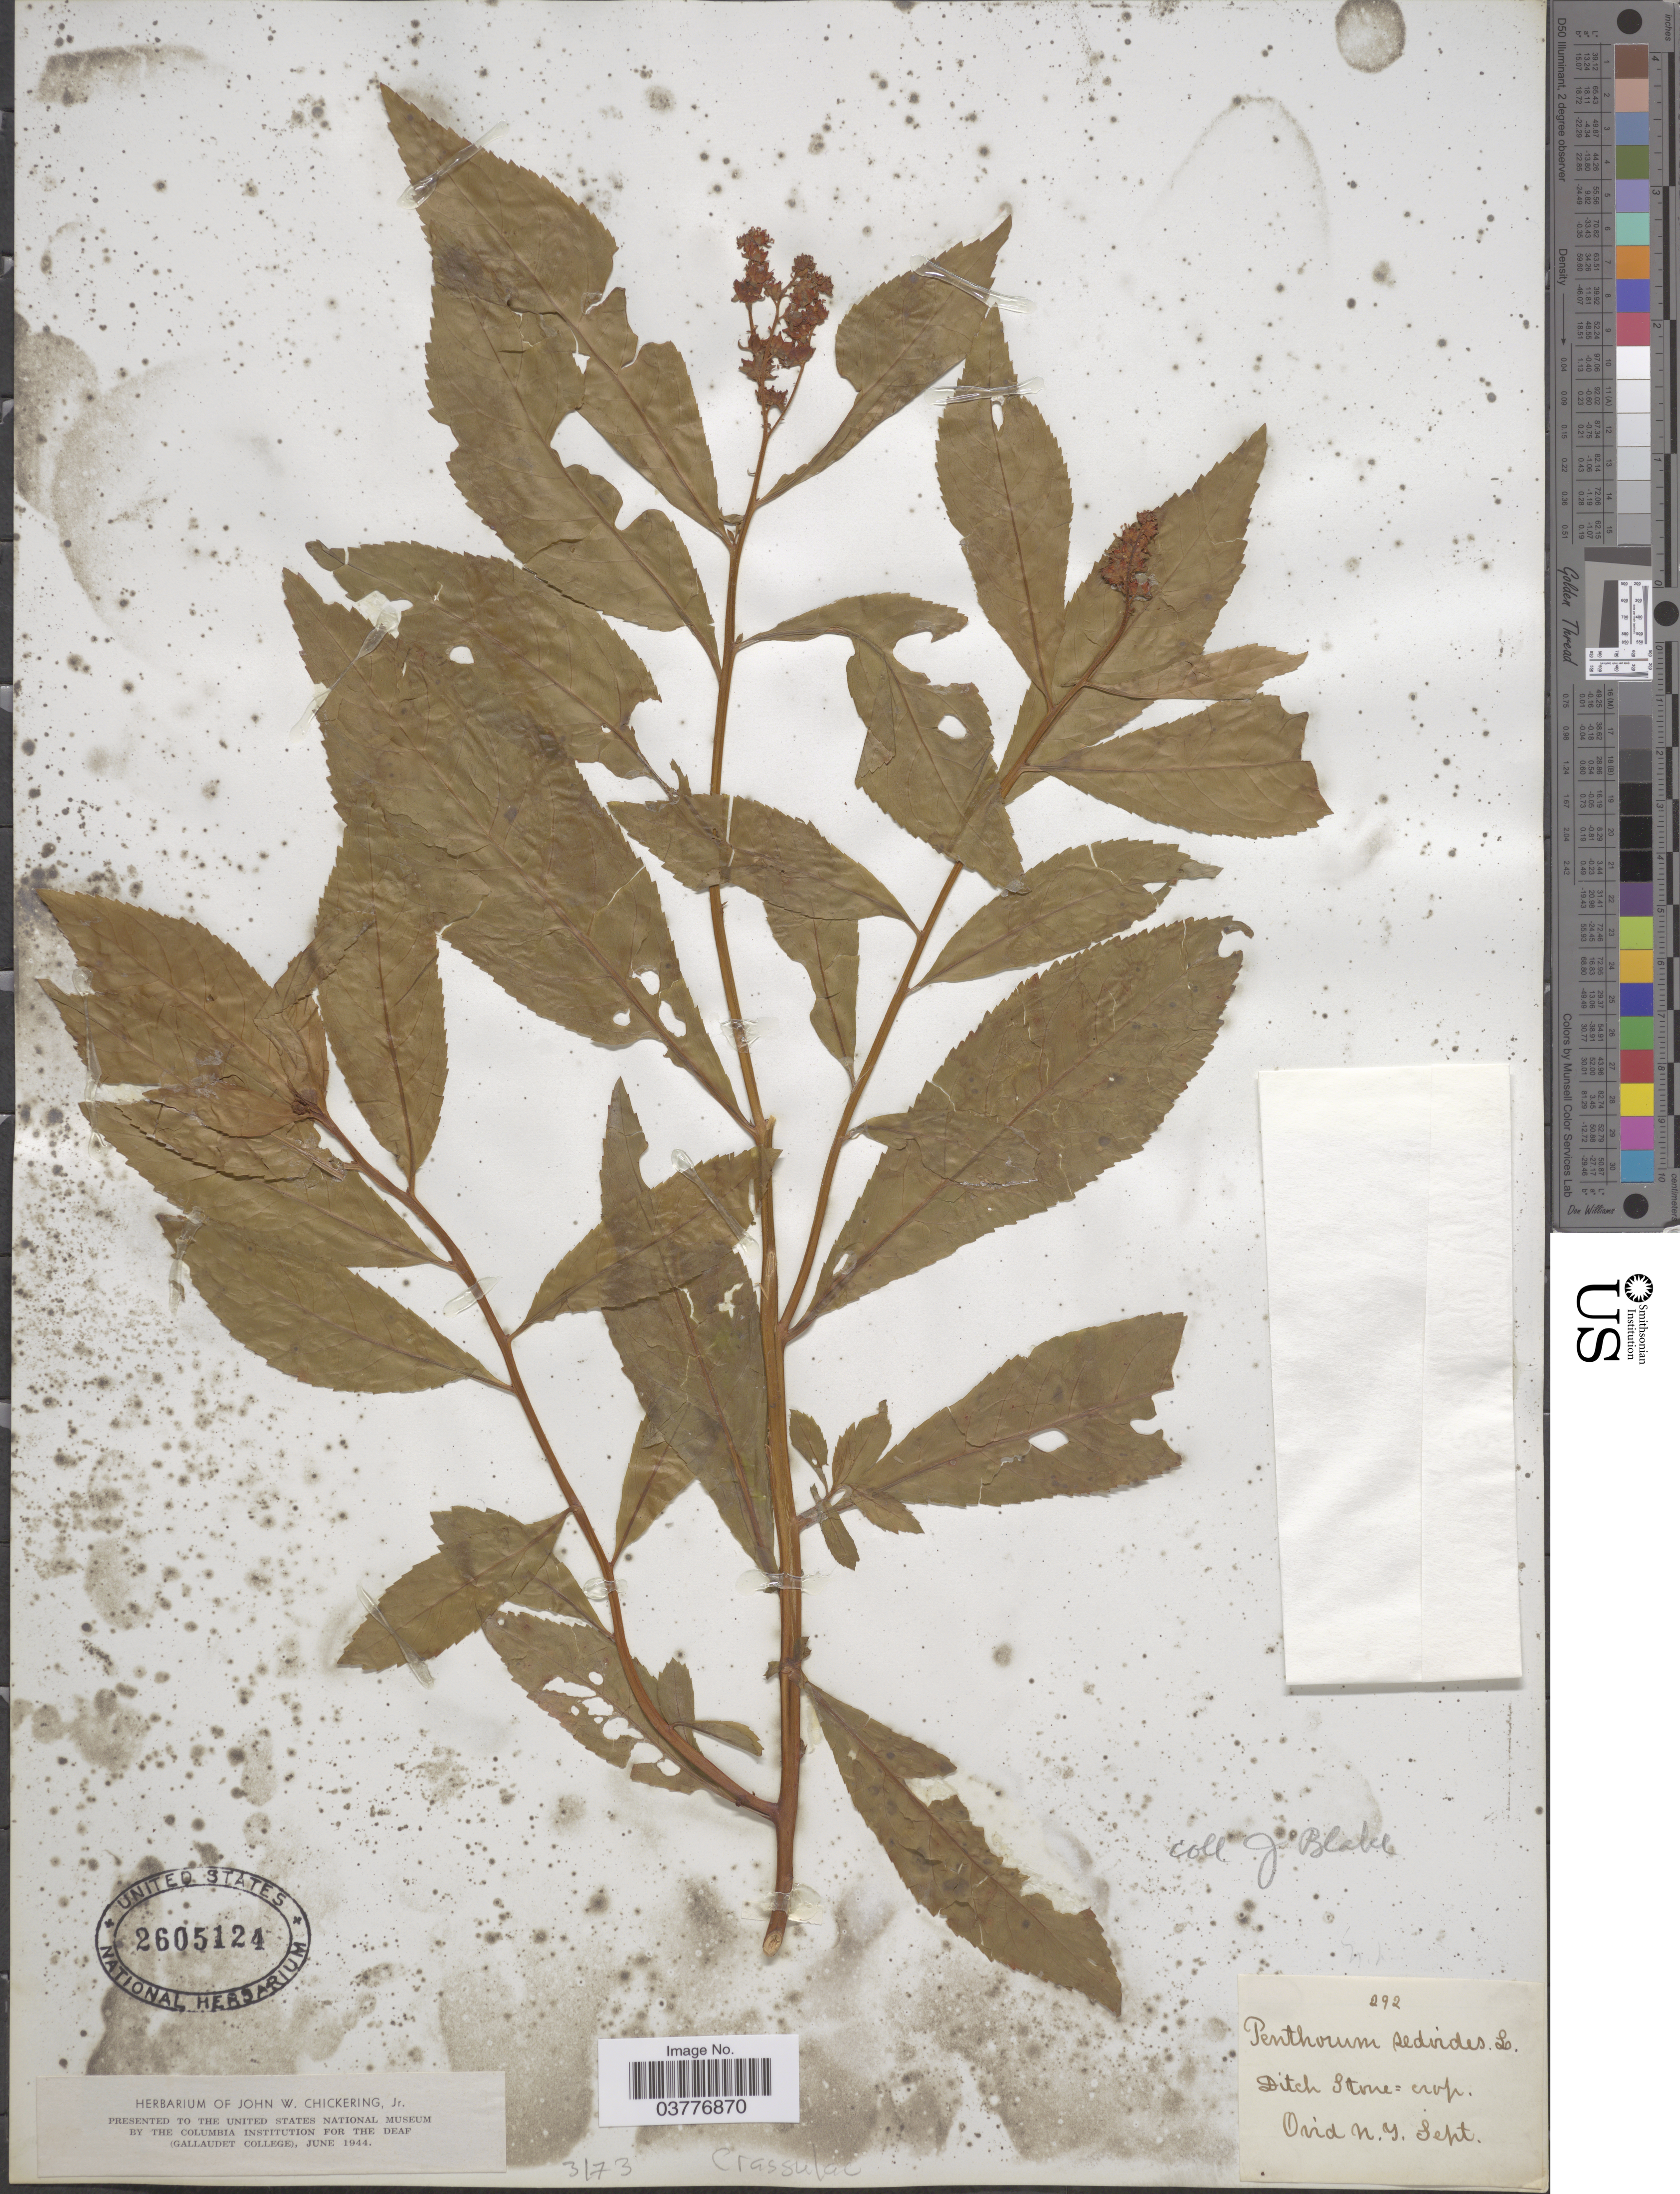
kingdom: Plantae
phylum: Tracheophyta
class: Magnoliopsida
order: Saxifragales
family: Penthoraceae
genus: Penthorum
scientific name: Penthorum sedoides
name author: L.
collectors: Ex herb. John W. Chickering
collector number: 292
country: United States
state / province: New York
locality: Ovid.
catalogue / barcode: US 2605124